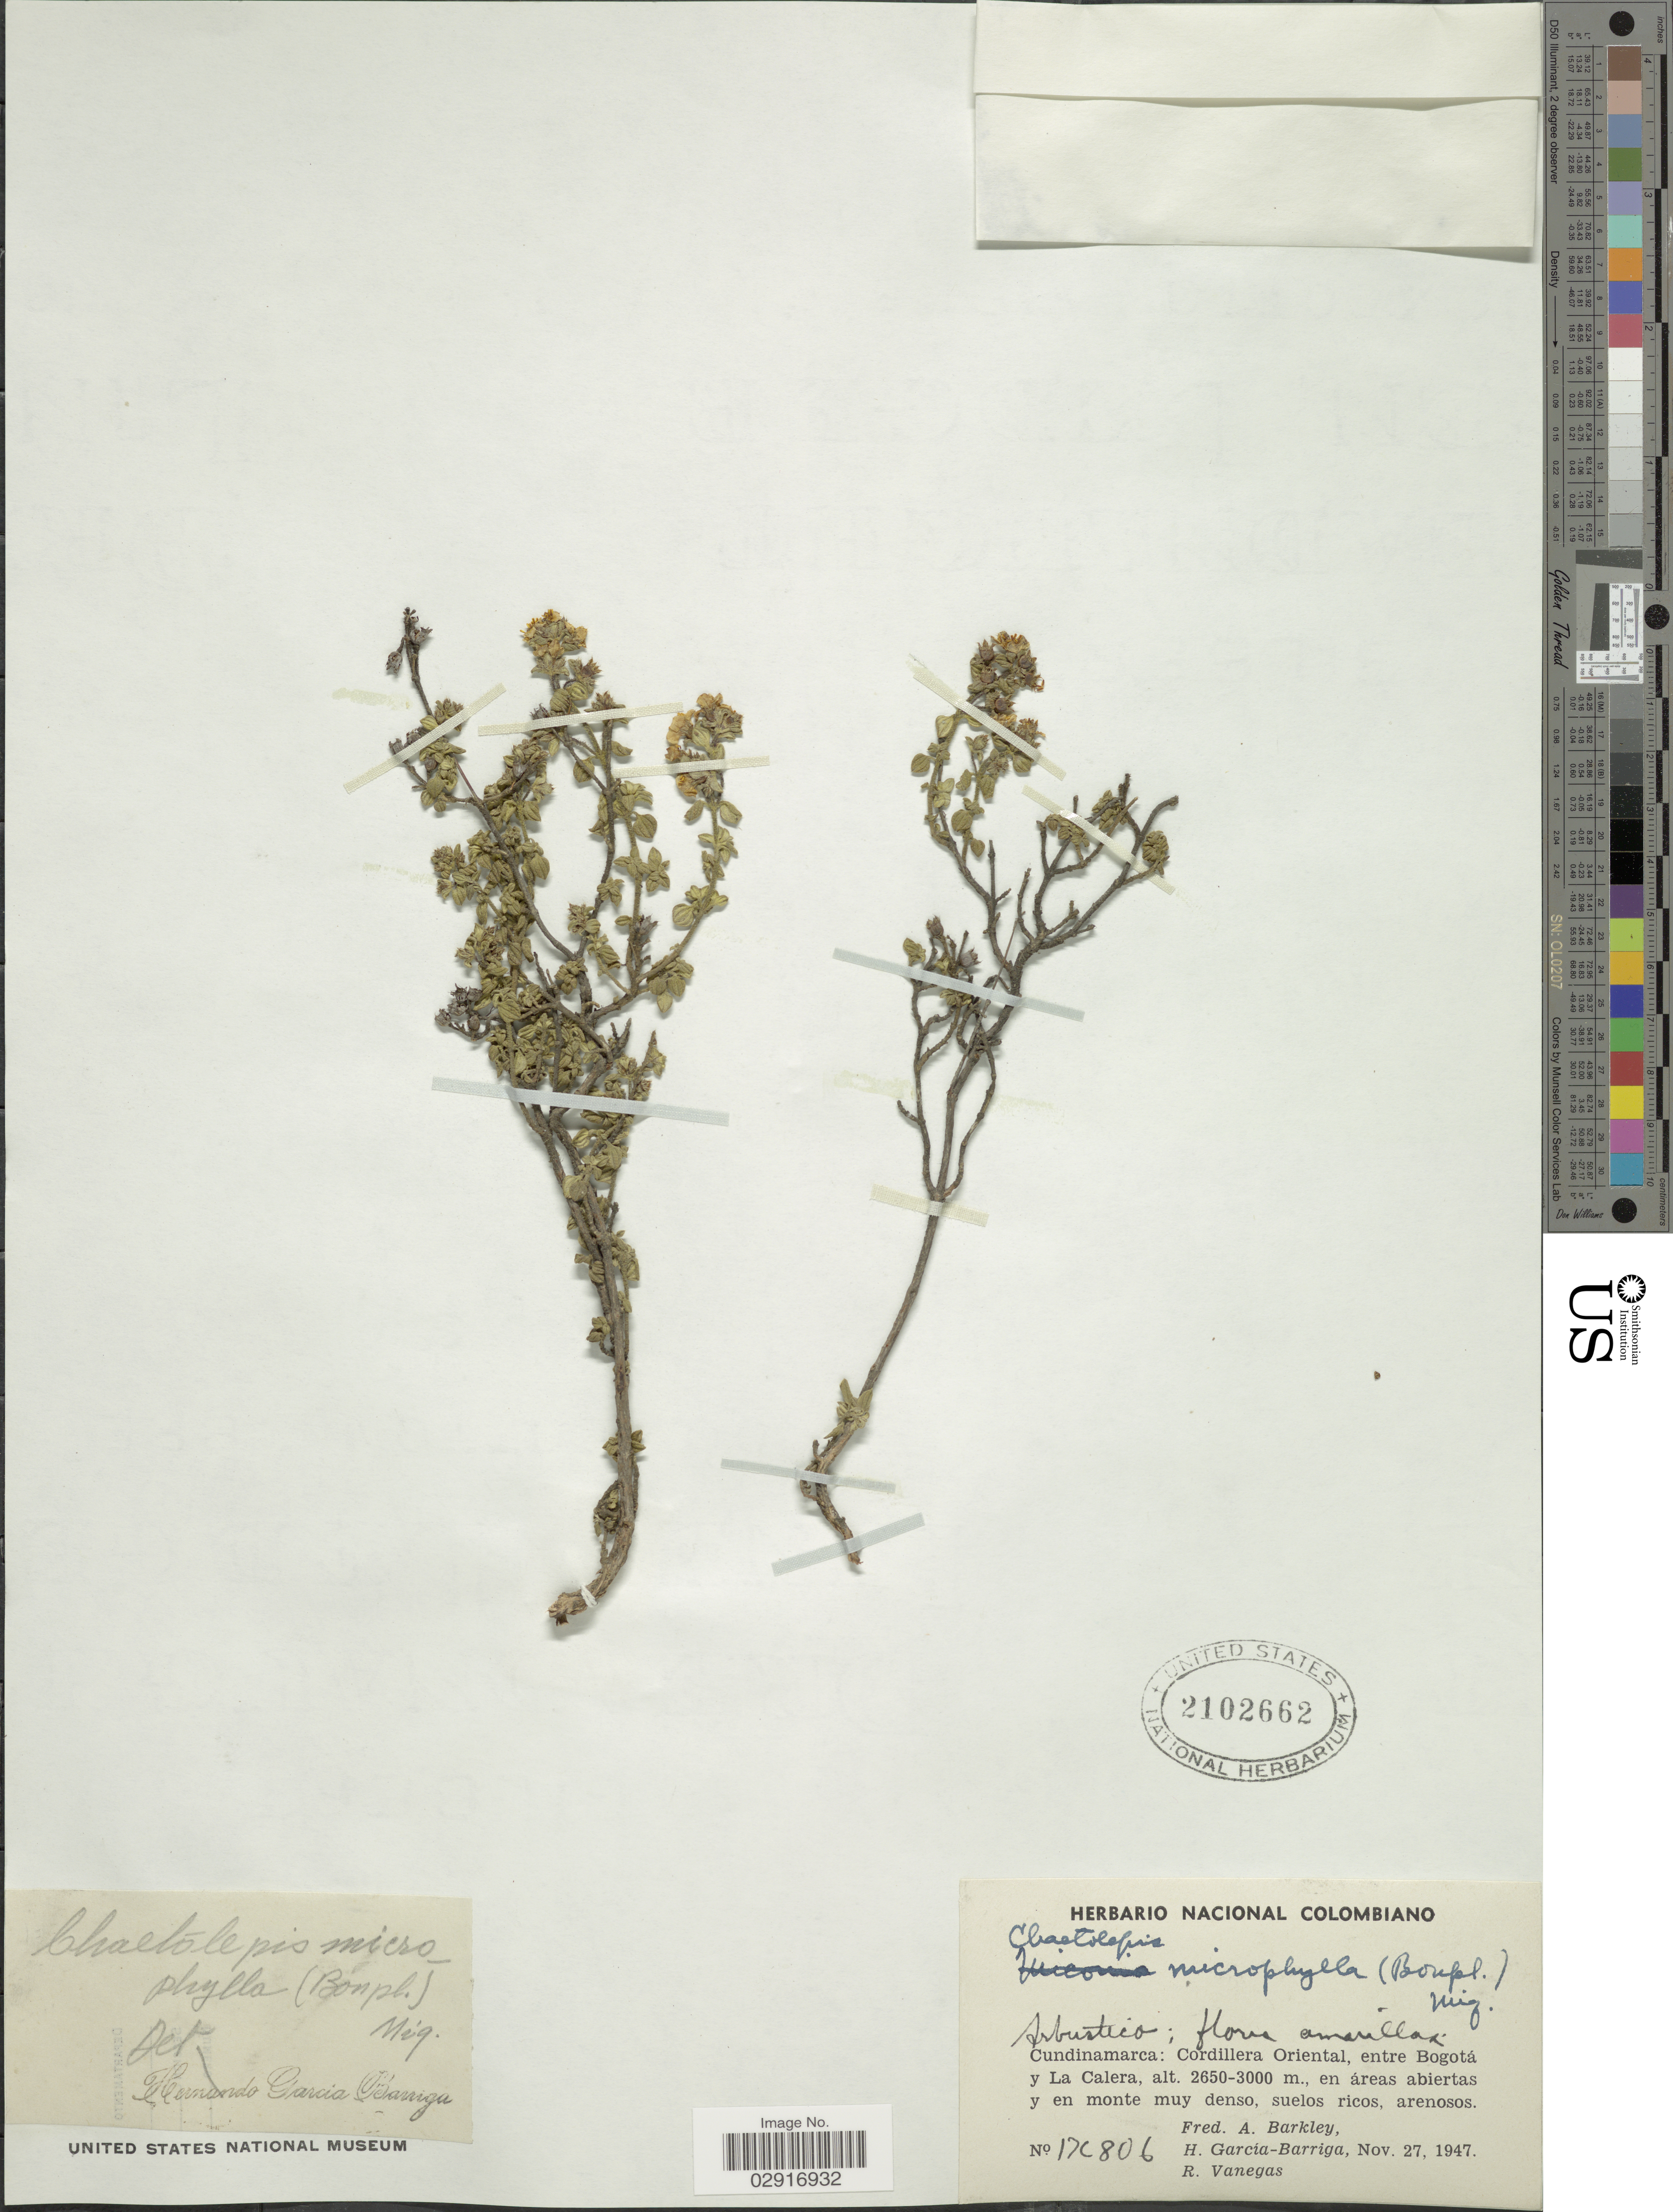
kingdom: Plantae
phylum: Tracheophyta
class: Magnoliopsida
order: Myrtales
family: Melastomataceae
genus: Chaetolepis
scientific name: Chaetolepis microphylla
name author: (Bonpl.) Miq.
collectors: F. A. Barkley, H. García Barriga & R. Vanegas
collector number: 17C806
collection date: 1947-11-27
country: Colombia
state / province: Cundinamarca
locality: Cordillera Oriental, entre Bogotá y La Calera.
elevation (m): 2650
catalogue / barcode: US 2102662